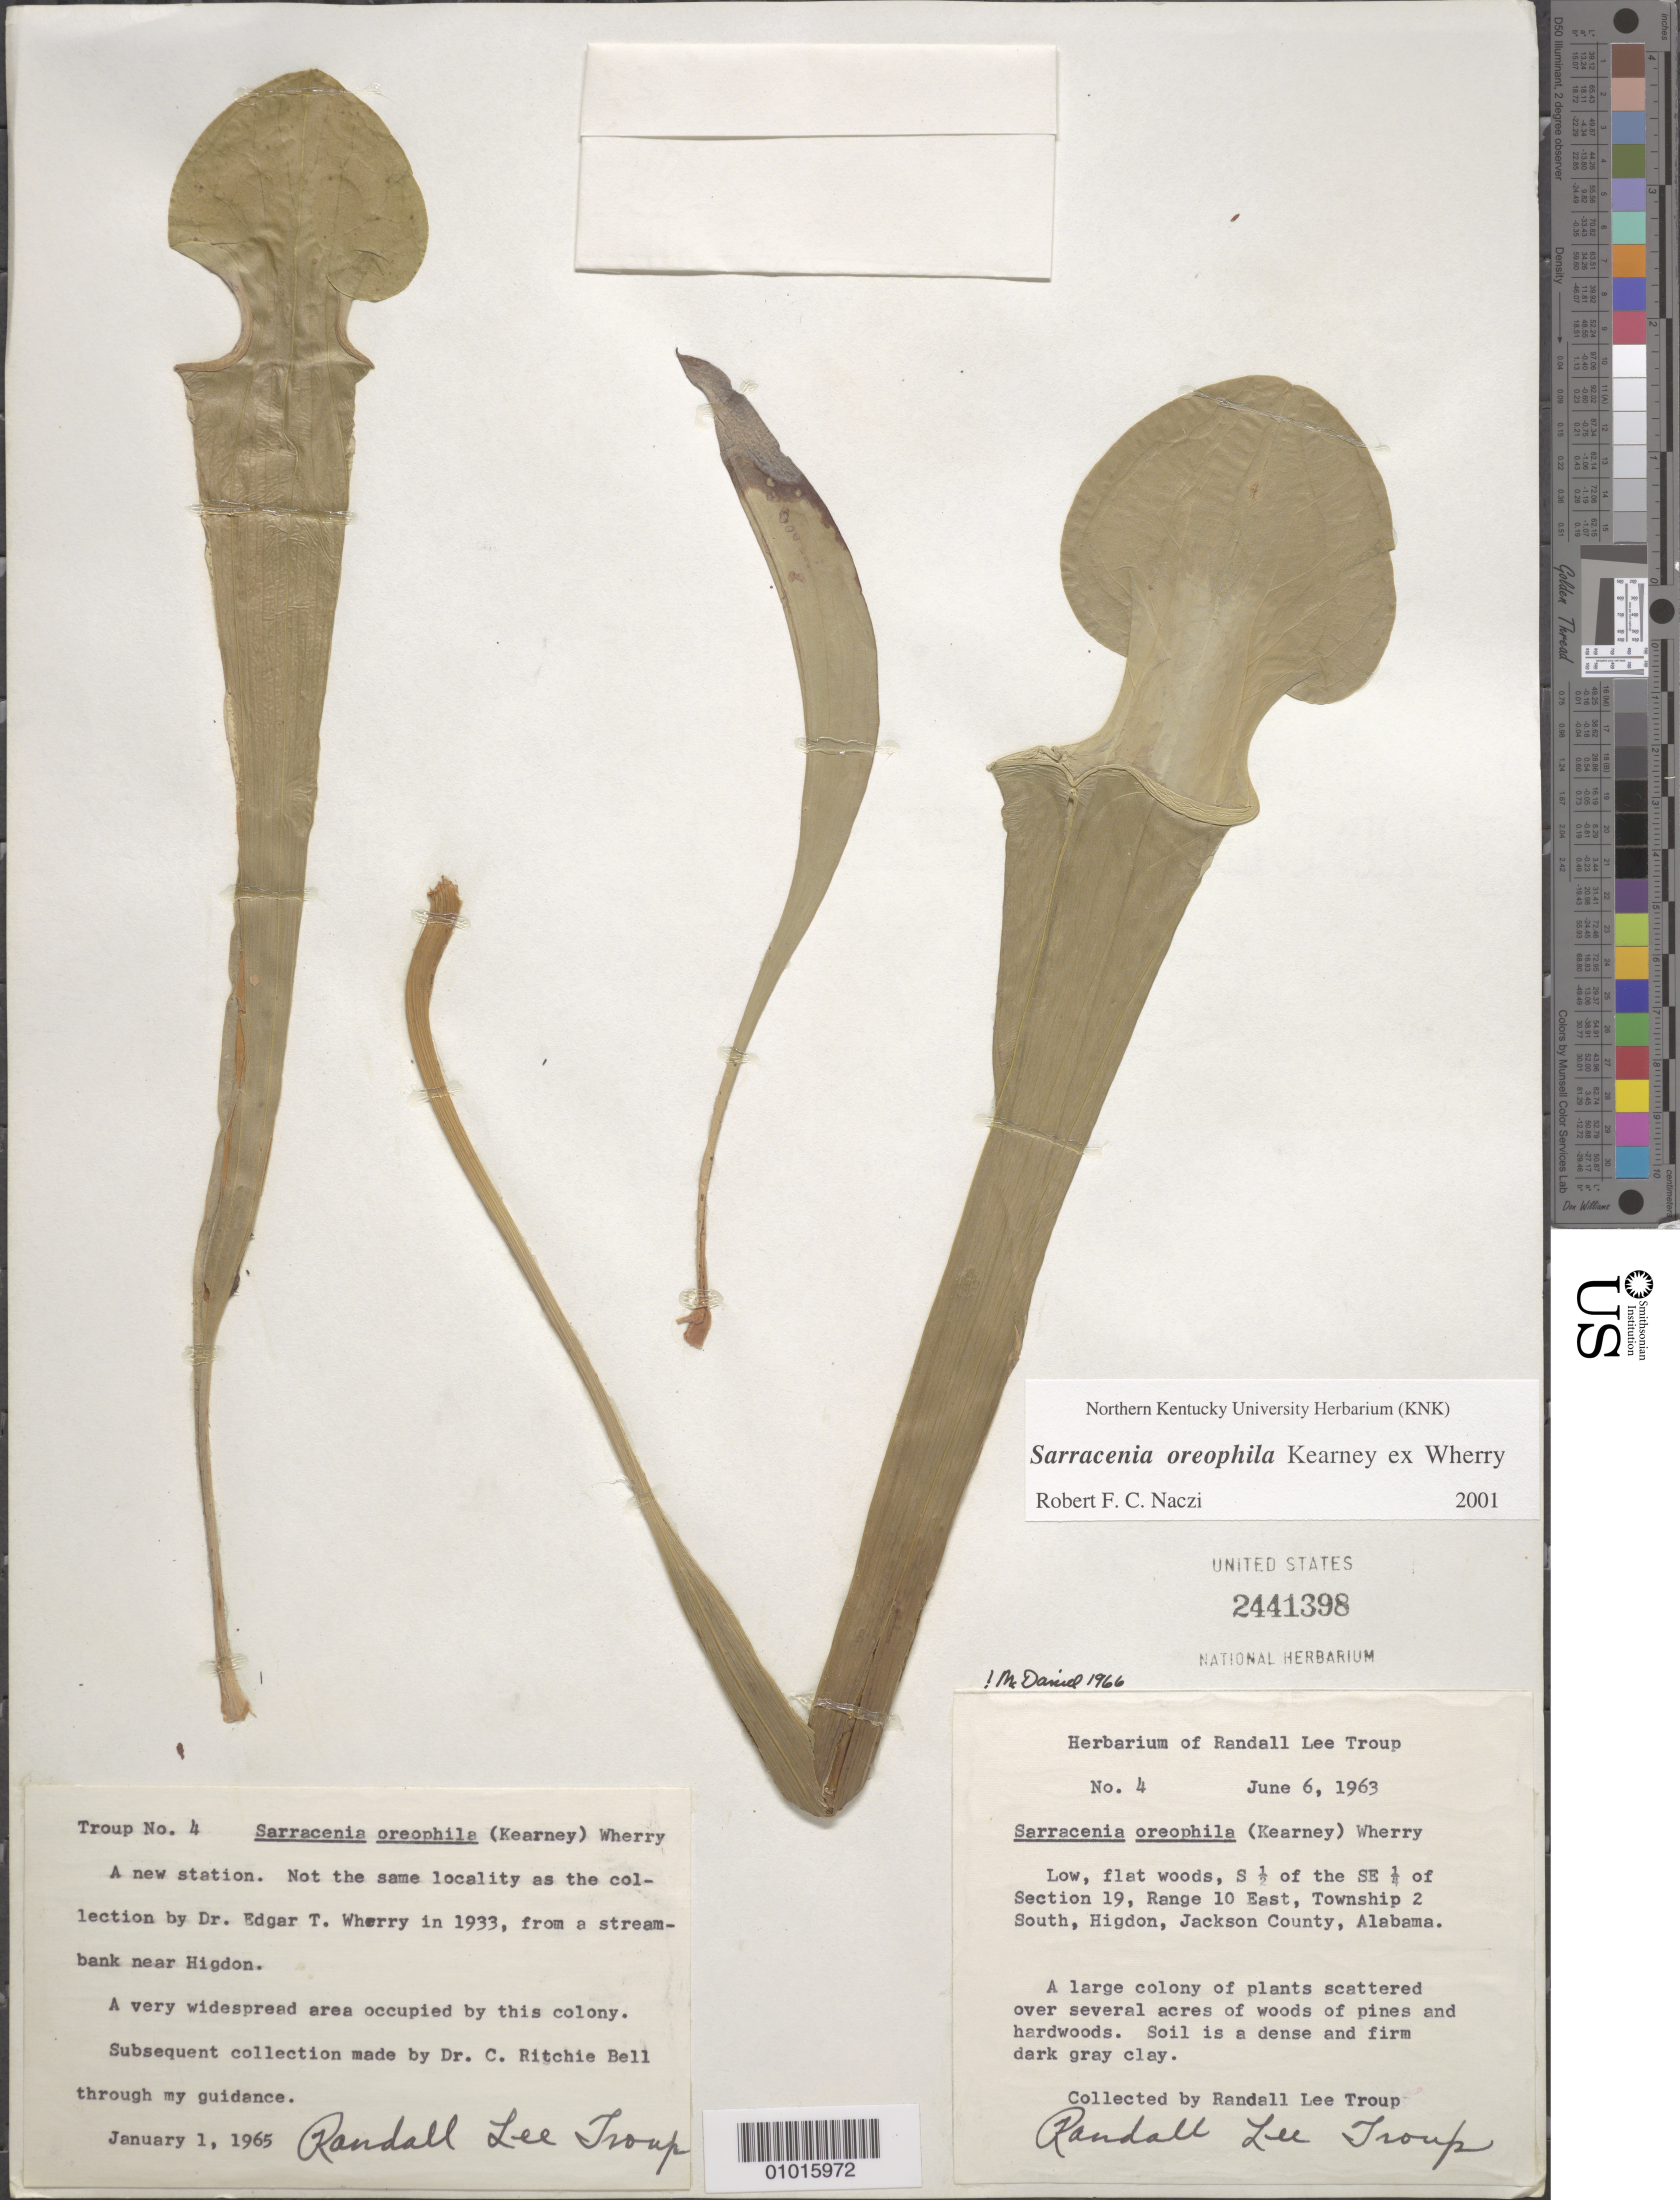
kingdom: Plantae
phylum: Tracheophyta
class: Magnoliopsida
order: Ericales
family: Sarraceniaceae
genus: Sarracenia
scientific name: Sarracenia oreophila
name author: Kearney ex Wherry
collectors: R. L. Troup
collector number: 4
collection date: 1963-06-06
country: United States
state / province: Alabama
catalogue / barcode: US 2441398